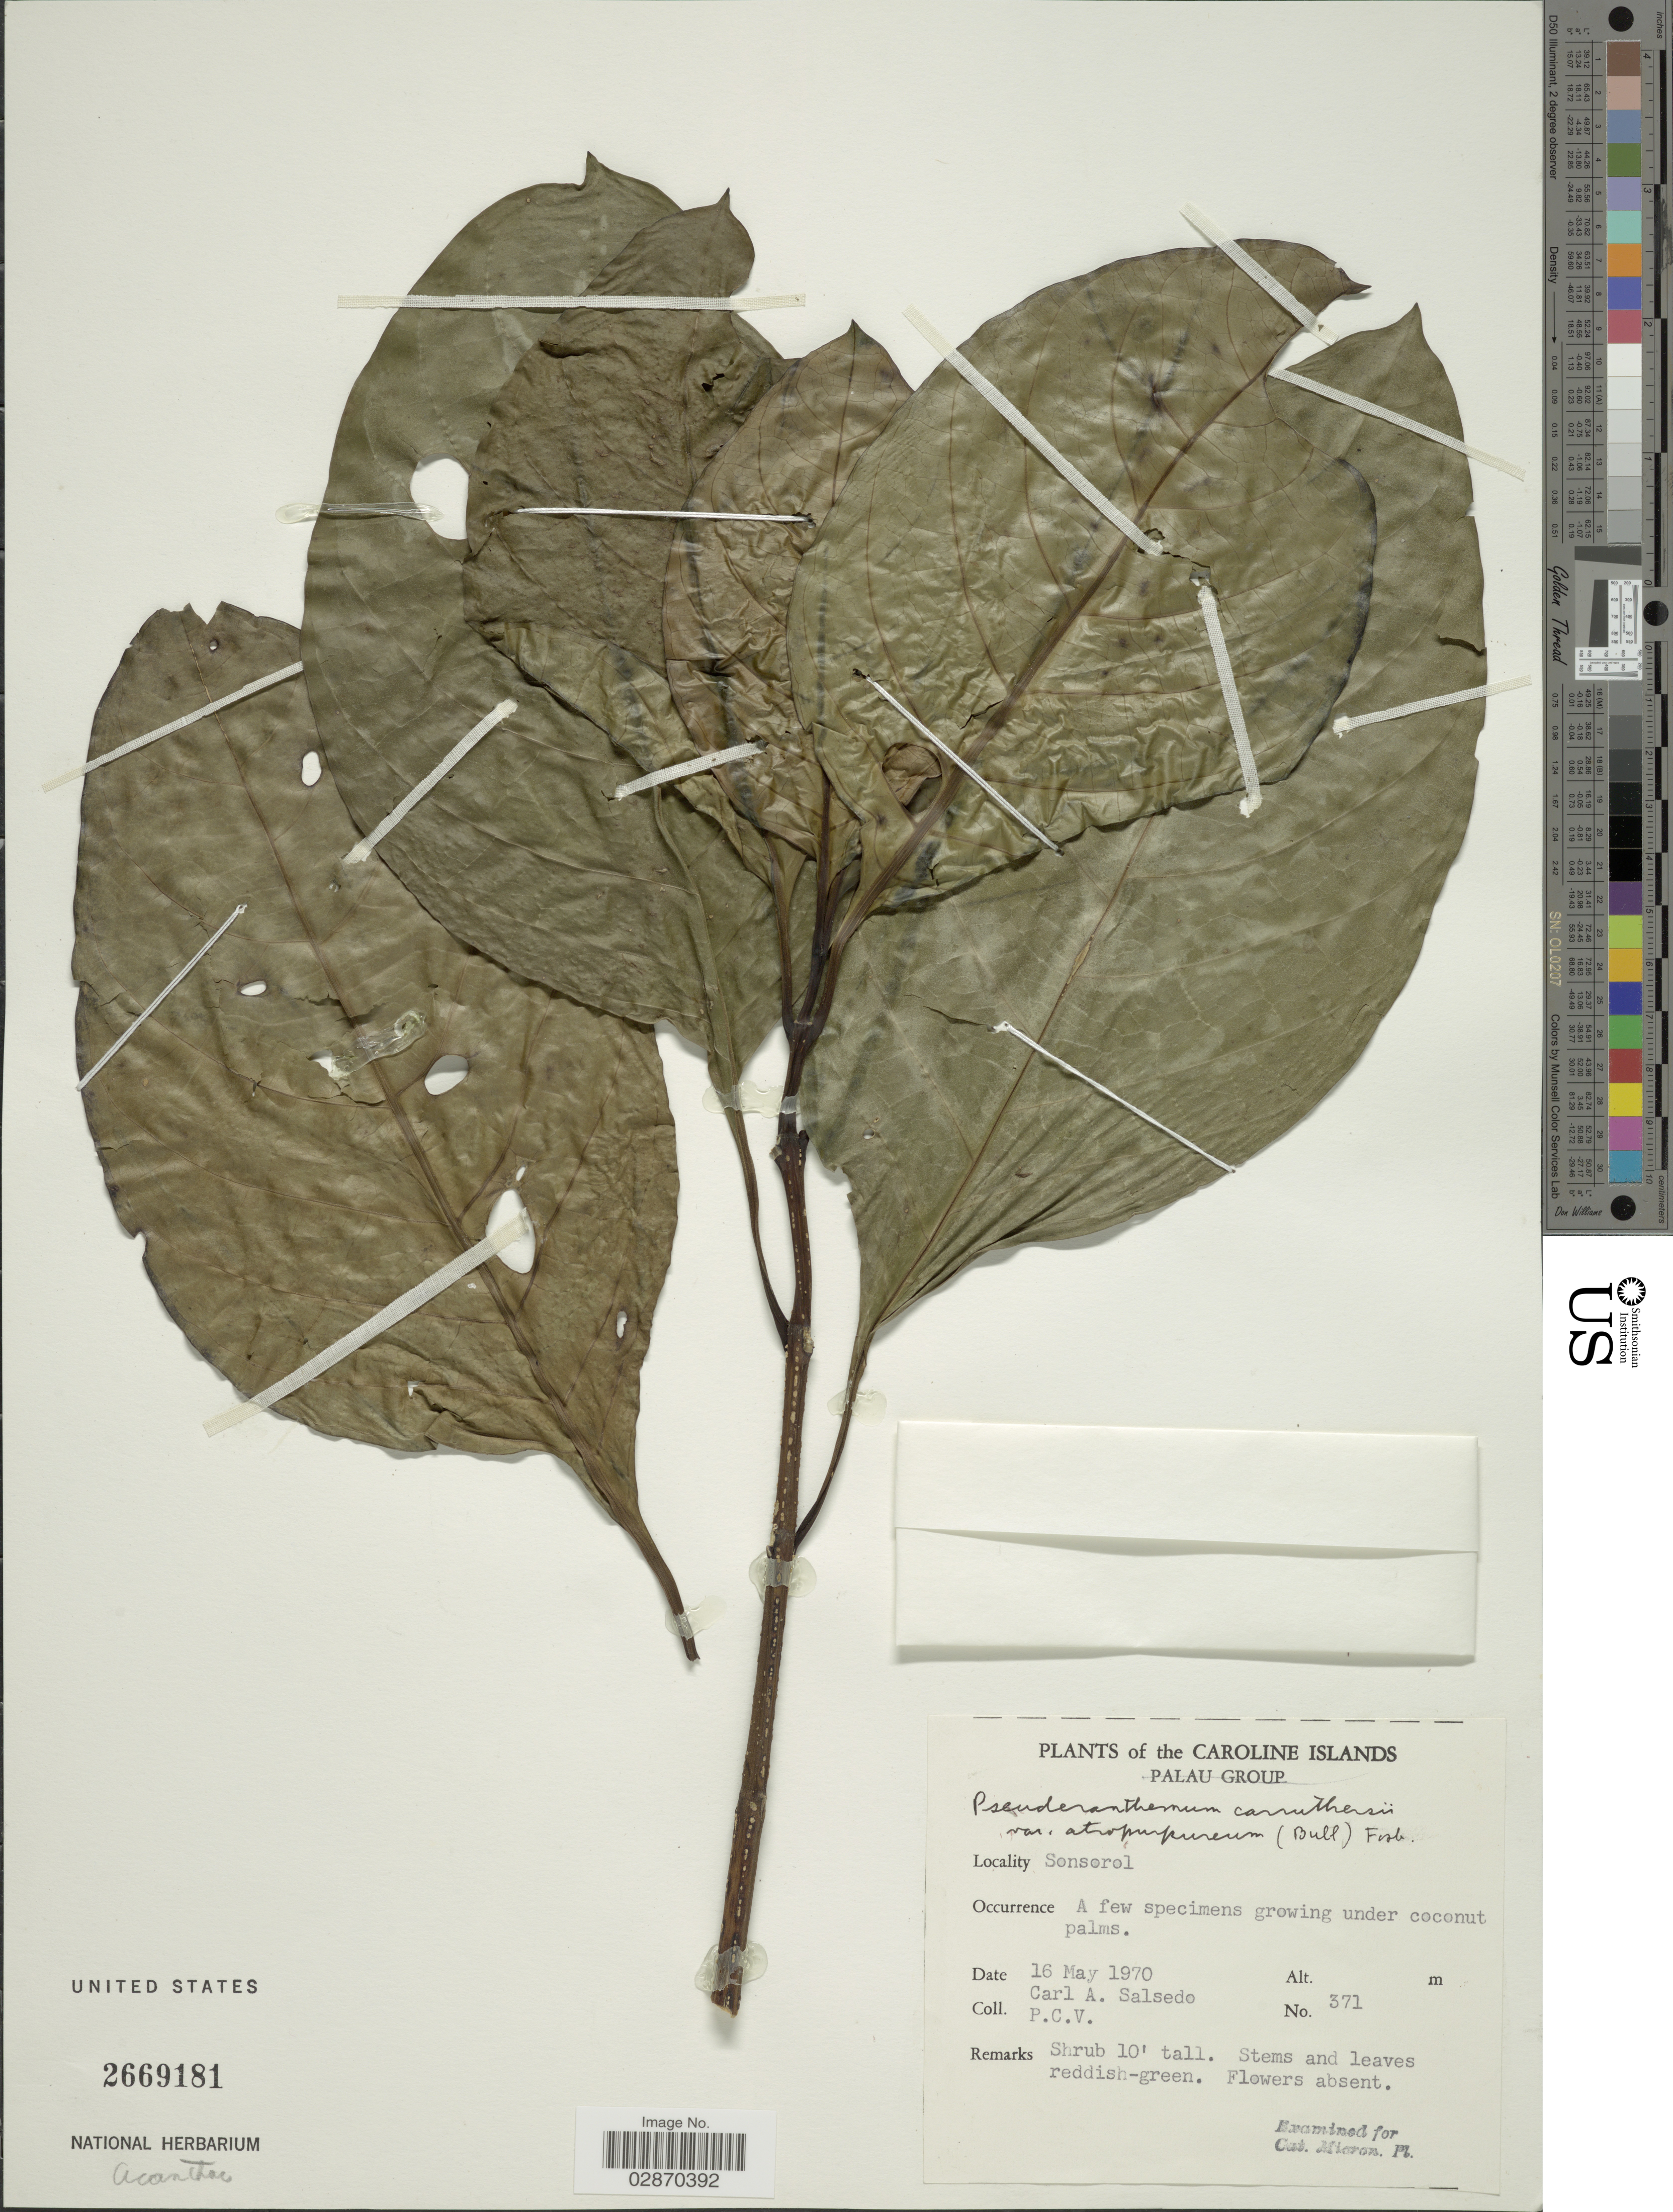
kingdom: Plantae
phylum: Tracheophyta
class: Magnoliopsida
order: Lamiales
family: Acanthaceae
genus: Pseuderanthemum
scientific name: Pseuderanthemum carruthersii var. atropurpureum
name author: (W. Bull) Fosberg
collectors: C.A. Salsedo & P. C. V.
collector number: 371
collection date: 1970-05-16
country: Palau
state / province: Belau Outliers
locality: Caroline Islands. Sonsorol.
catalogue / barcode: US 2669181